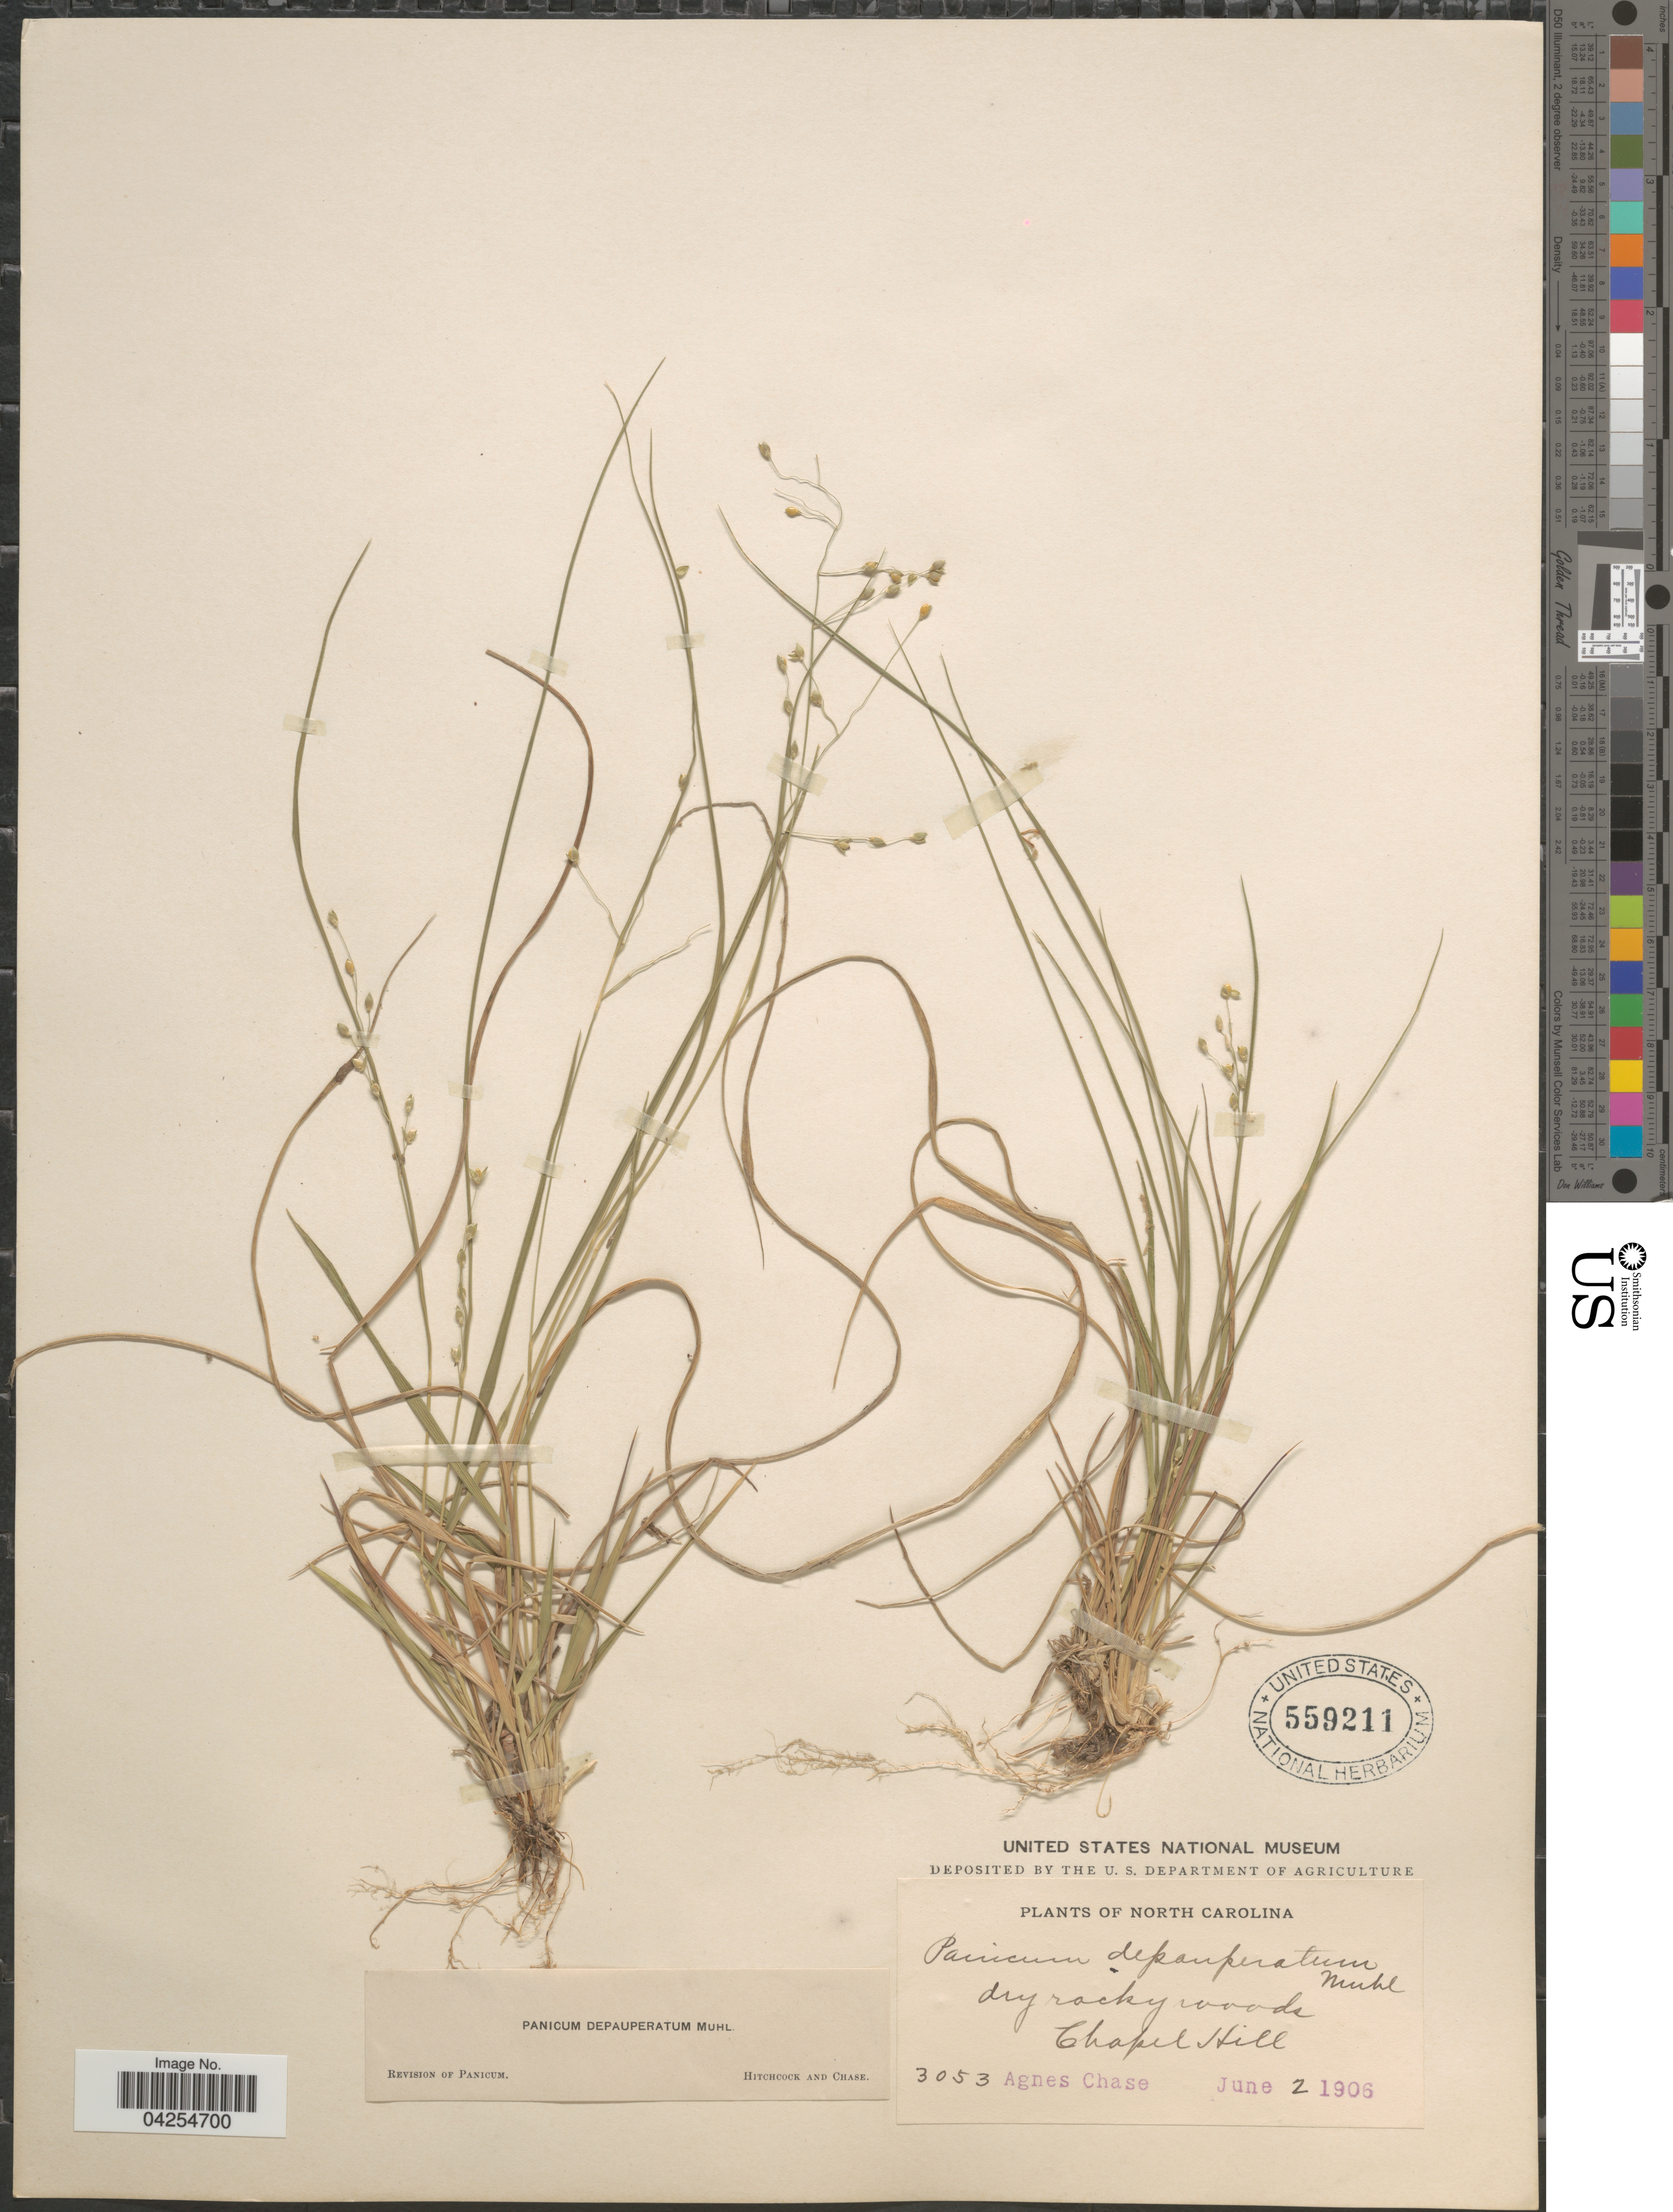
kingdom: Plantae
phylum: Tracheophyta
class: Liliopsida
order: Poales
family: Poaceae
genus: Dichanthelium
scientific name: Dichanthelium depauperatum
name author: (Muhl.) Gould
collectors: A. Chase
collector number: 3053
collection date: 1906-06-02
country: United States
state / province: North Carolina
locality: Dry rocky woods. Chapel Hill.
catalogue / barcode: US 559211